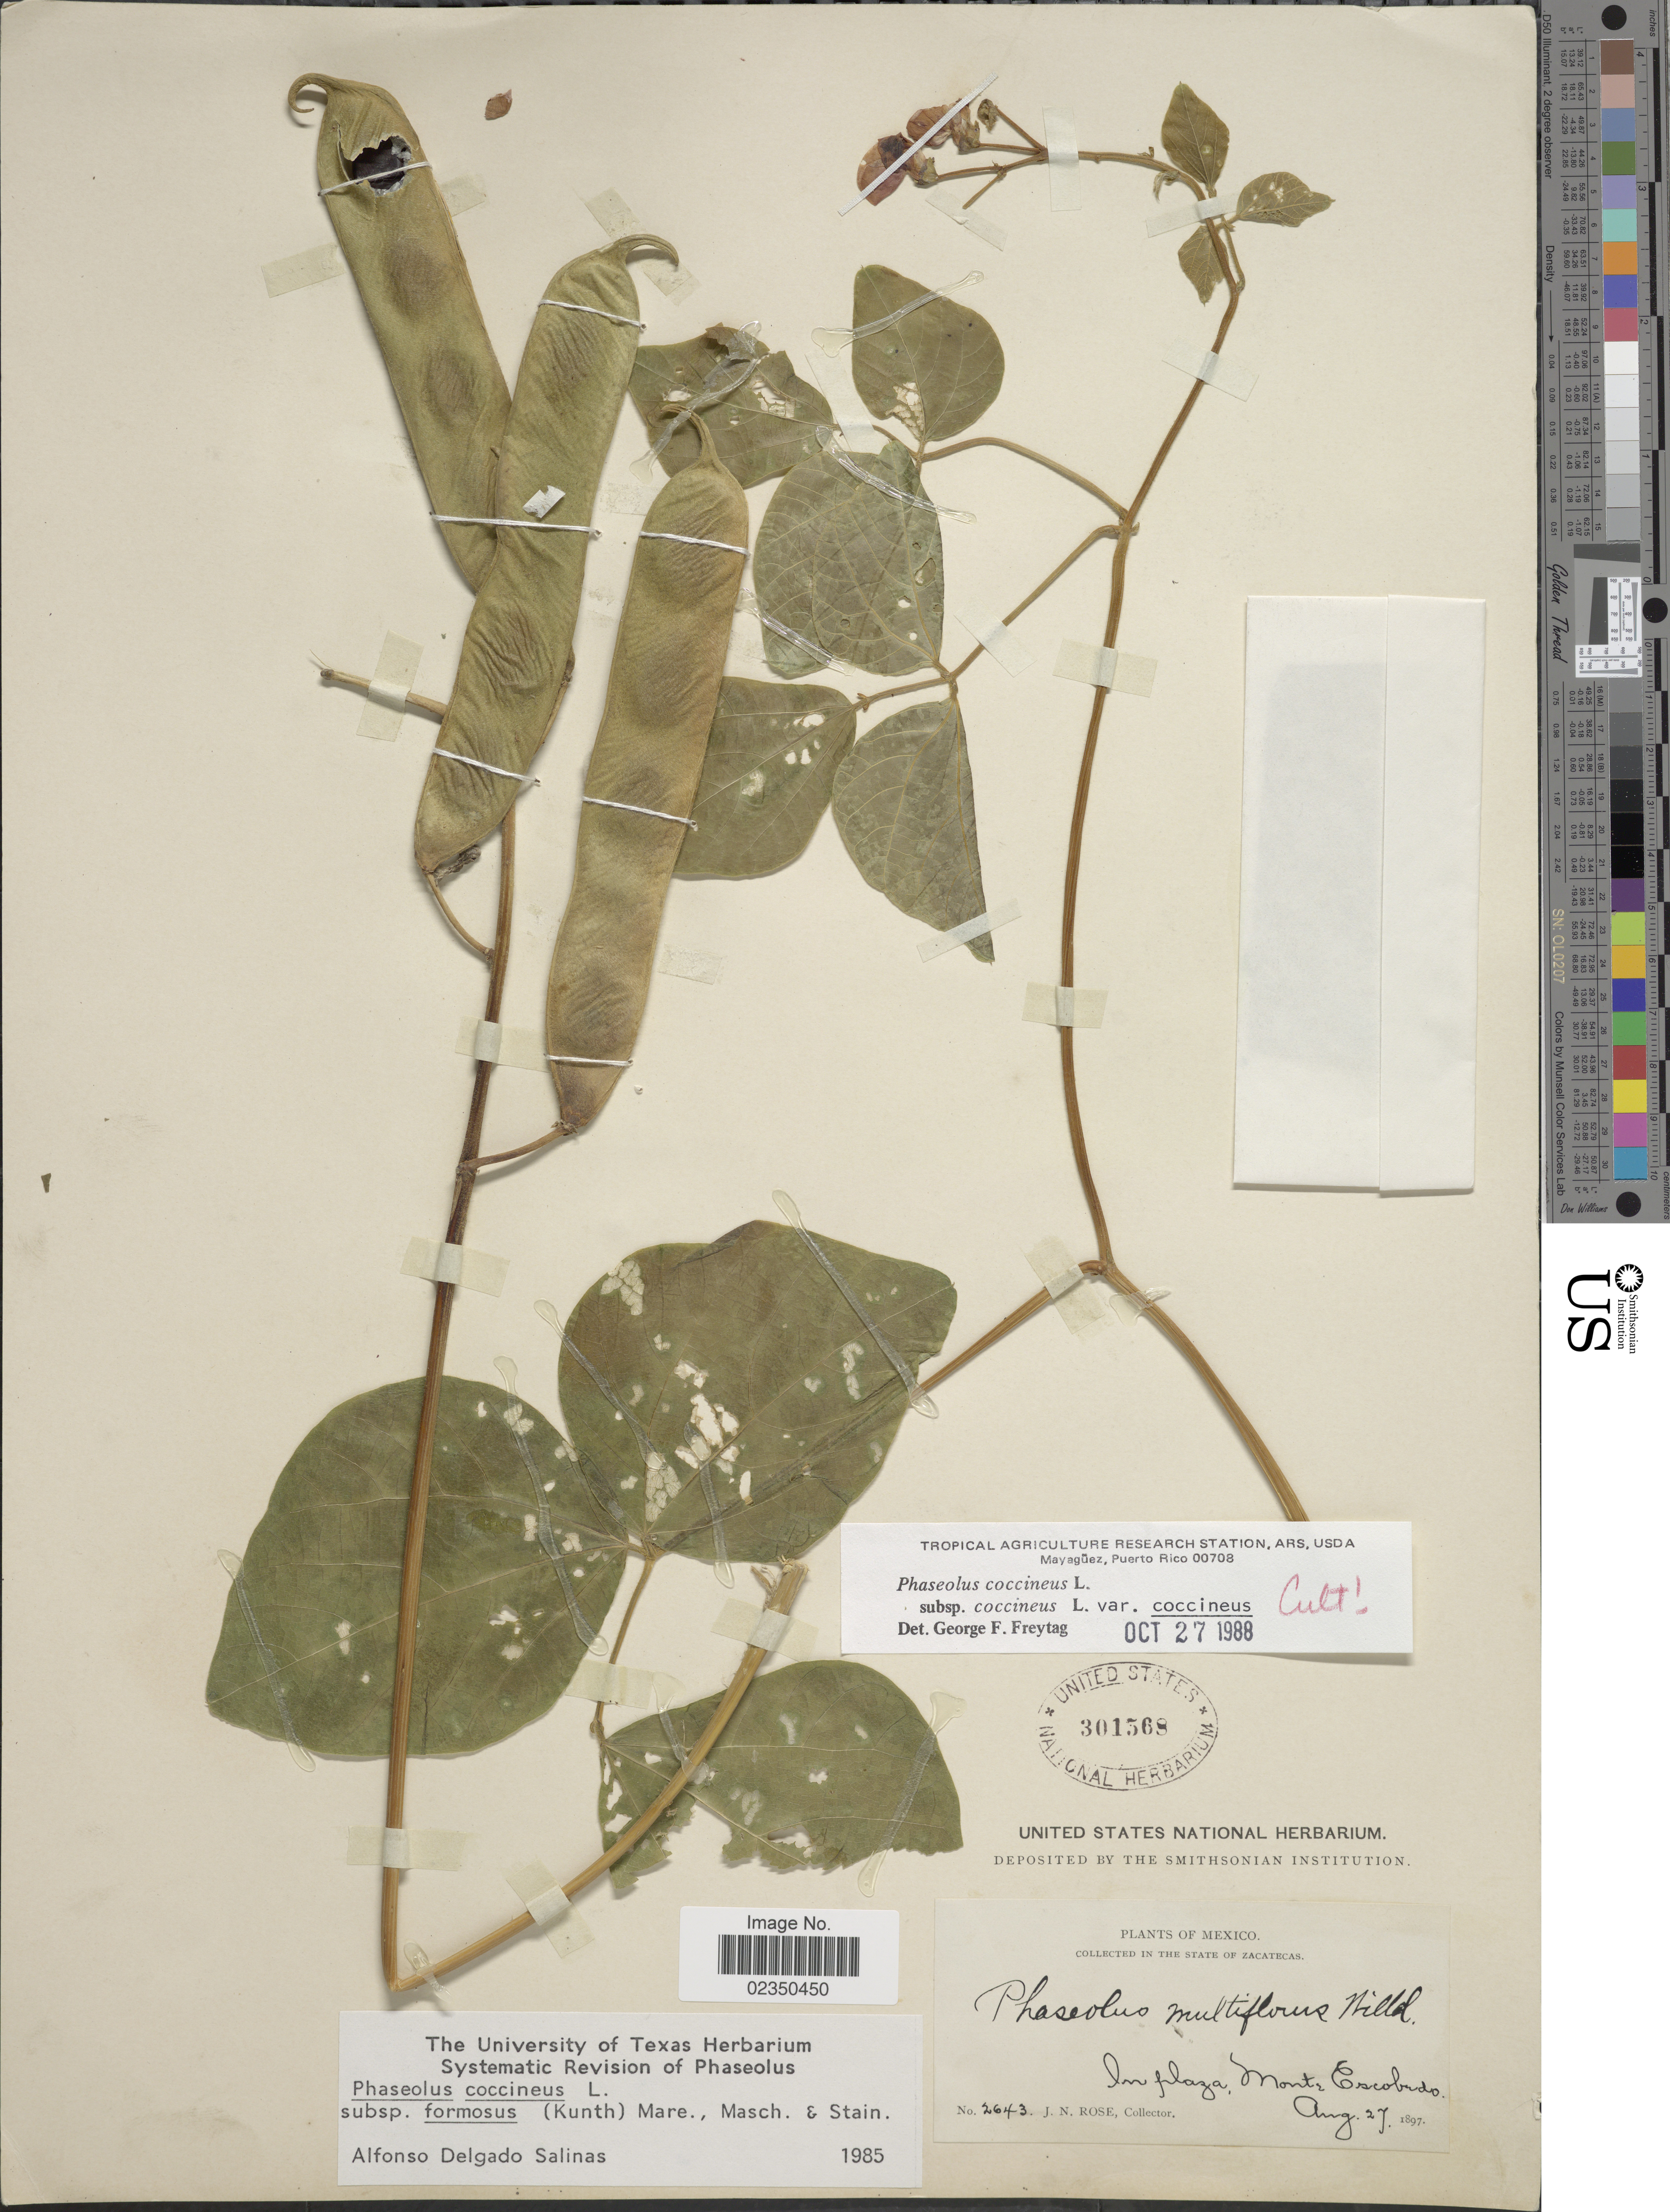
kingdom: Plantae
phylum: Tracheophyta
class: Magnoliopsida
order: Fabales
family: Fabaceae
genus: Phaseolus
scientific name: Phaseolus coccineus var. coccineus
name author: L.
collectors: J. N. Rose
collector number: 2643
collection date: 1897-08-27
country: Mexico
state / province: Zacatecas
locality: In plaza, Monte Escobedo.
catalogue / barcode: US 301568